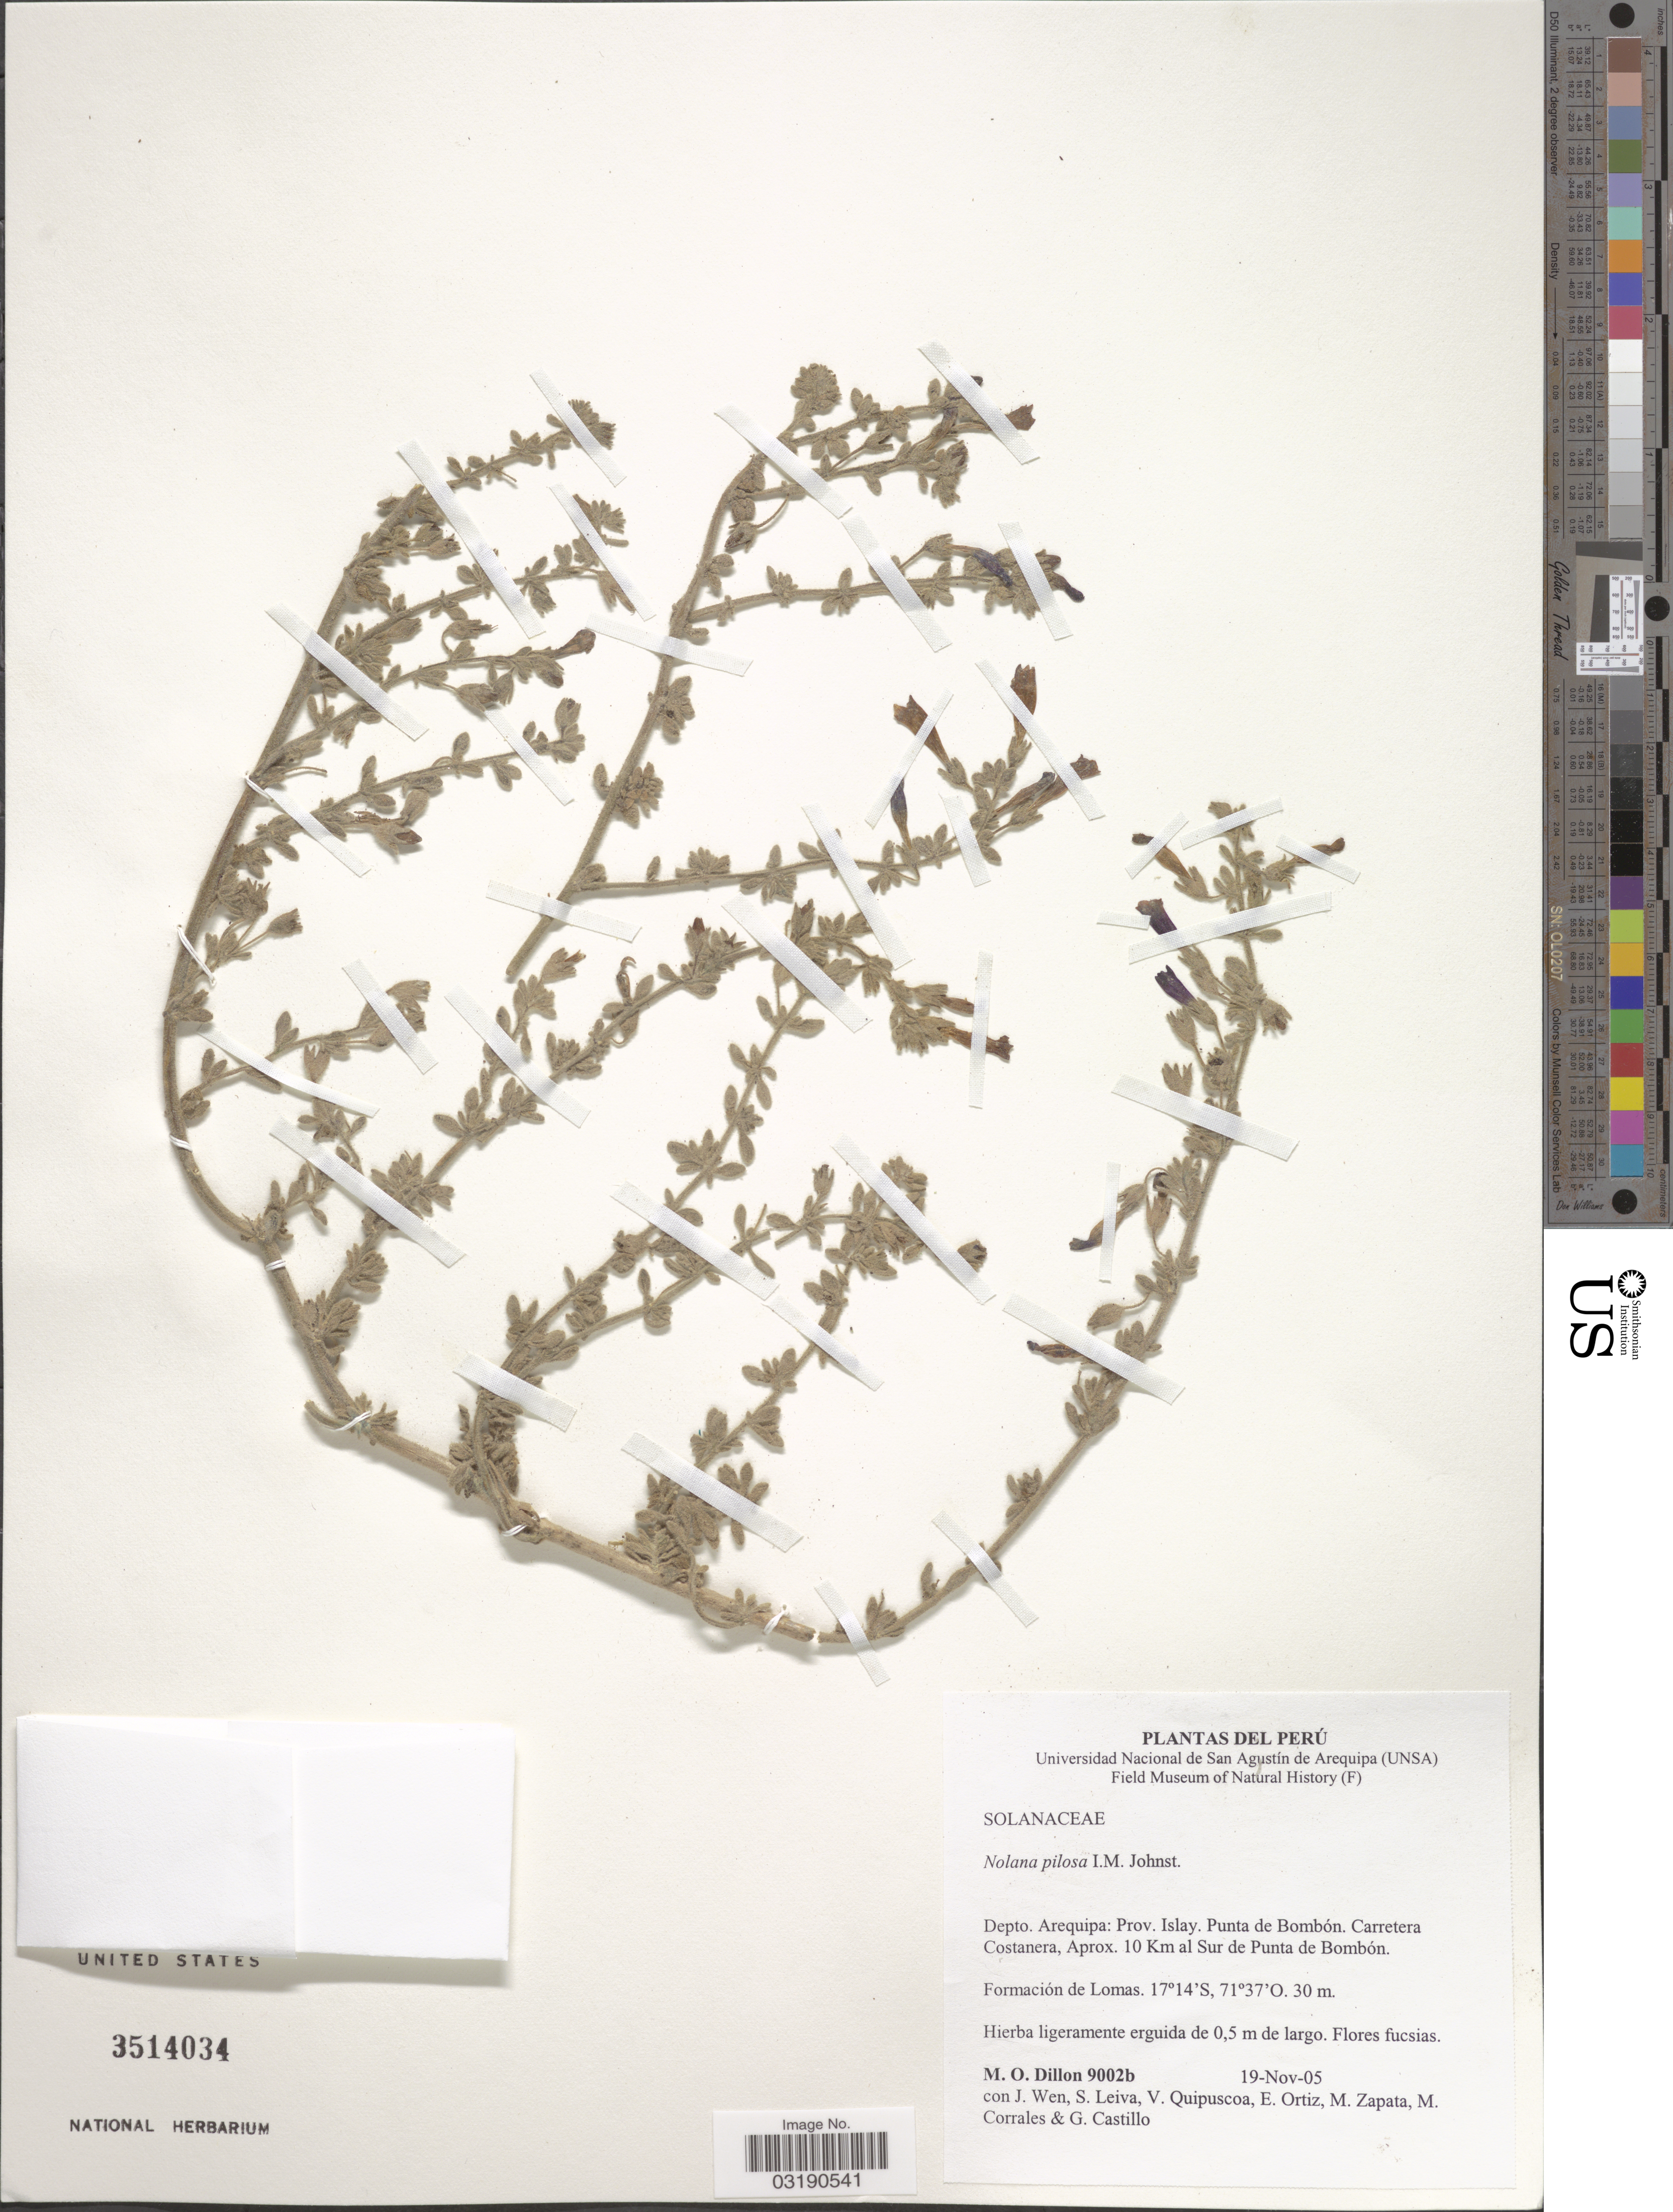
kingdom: Plantae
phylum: Tracheophyta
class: Magnoliopsida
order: Solanales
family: Solanaceae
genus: Nolana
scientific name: Nolana pilosa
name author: I.M. Johnst.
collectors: M. O. Dillon, J. Wen, S. Leiva, V. Quipuscoa & et al.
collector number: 9002b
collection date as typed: Transcribed d/m/y: 19/11/5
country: Peru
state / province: Arequipa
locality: Depto. Arequipa: Prov. Islay, Punta de Bombón. Carretera Costanera, Aprox. 10 Km al Sur de Punta de Bombón.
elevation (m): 30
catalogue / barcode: US 3514034